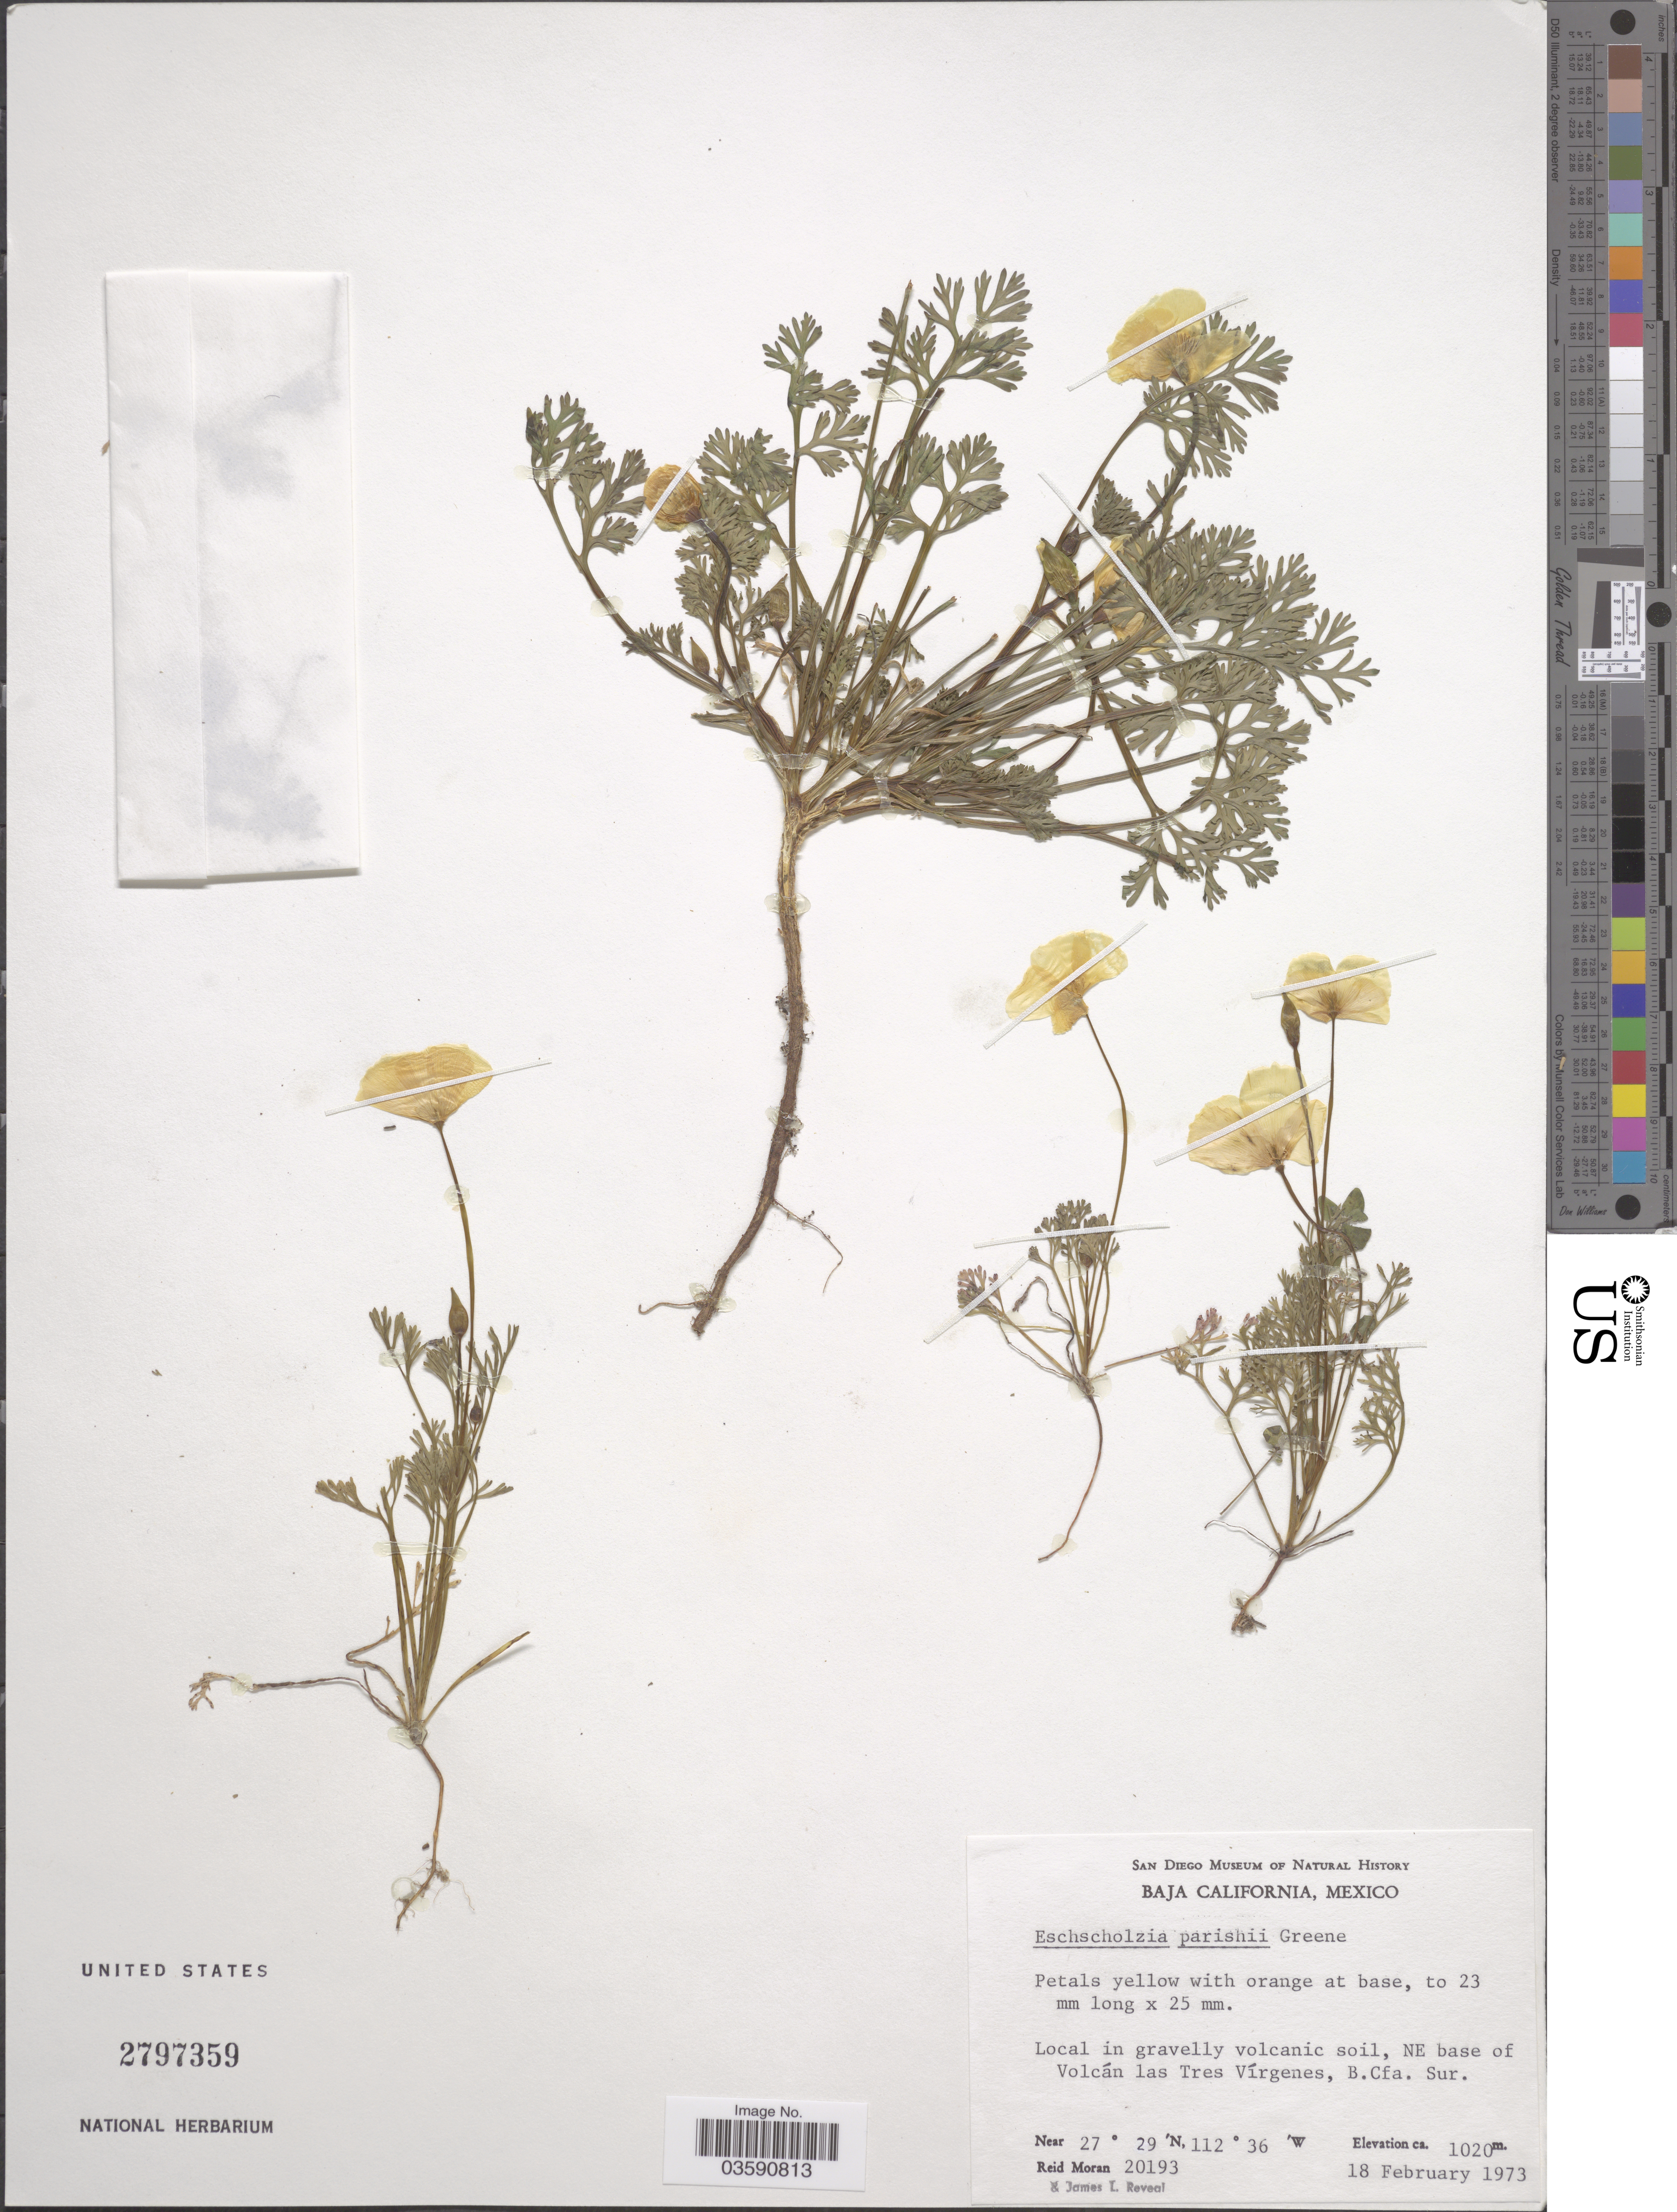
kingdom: Plantae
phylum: Tracheophyta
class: Magnoliopsida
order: Ranunculales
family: Papaveraceae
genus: Eschscholzia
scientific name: Eschscholzia parishii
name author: Greene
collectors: R. Moran & J. L. Reveal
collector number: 20193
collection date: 1973-02-18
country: Mexico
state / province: Baja California Sur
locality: Local in gravelly volcanic soil, NE base of Volcán las Tres Vírgenes, B.Cfa. Sur.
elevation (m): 1020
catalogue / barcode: US 2797359